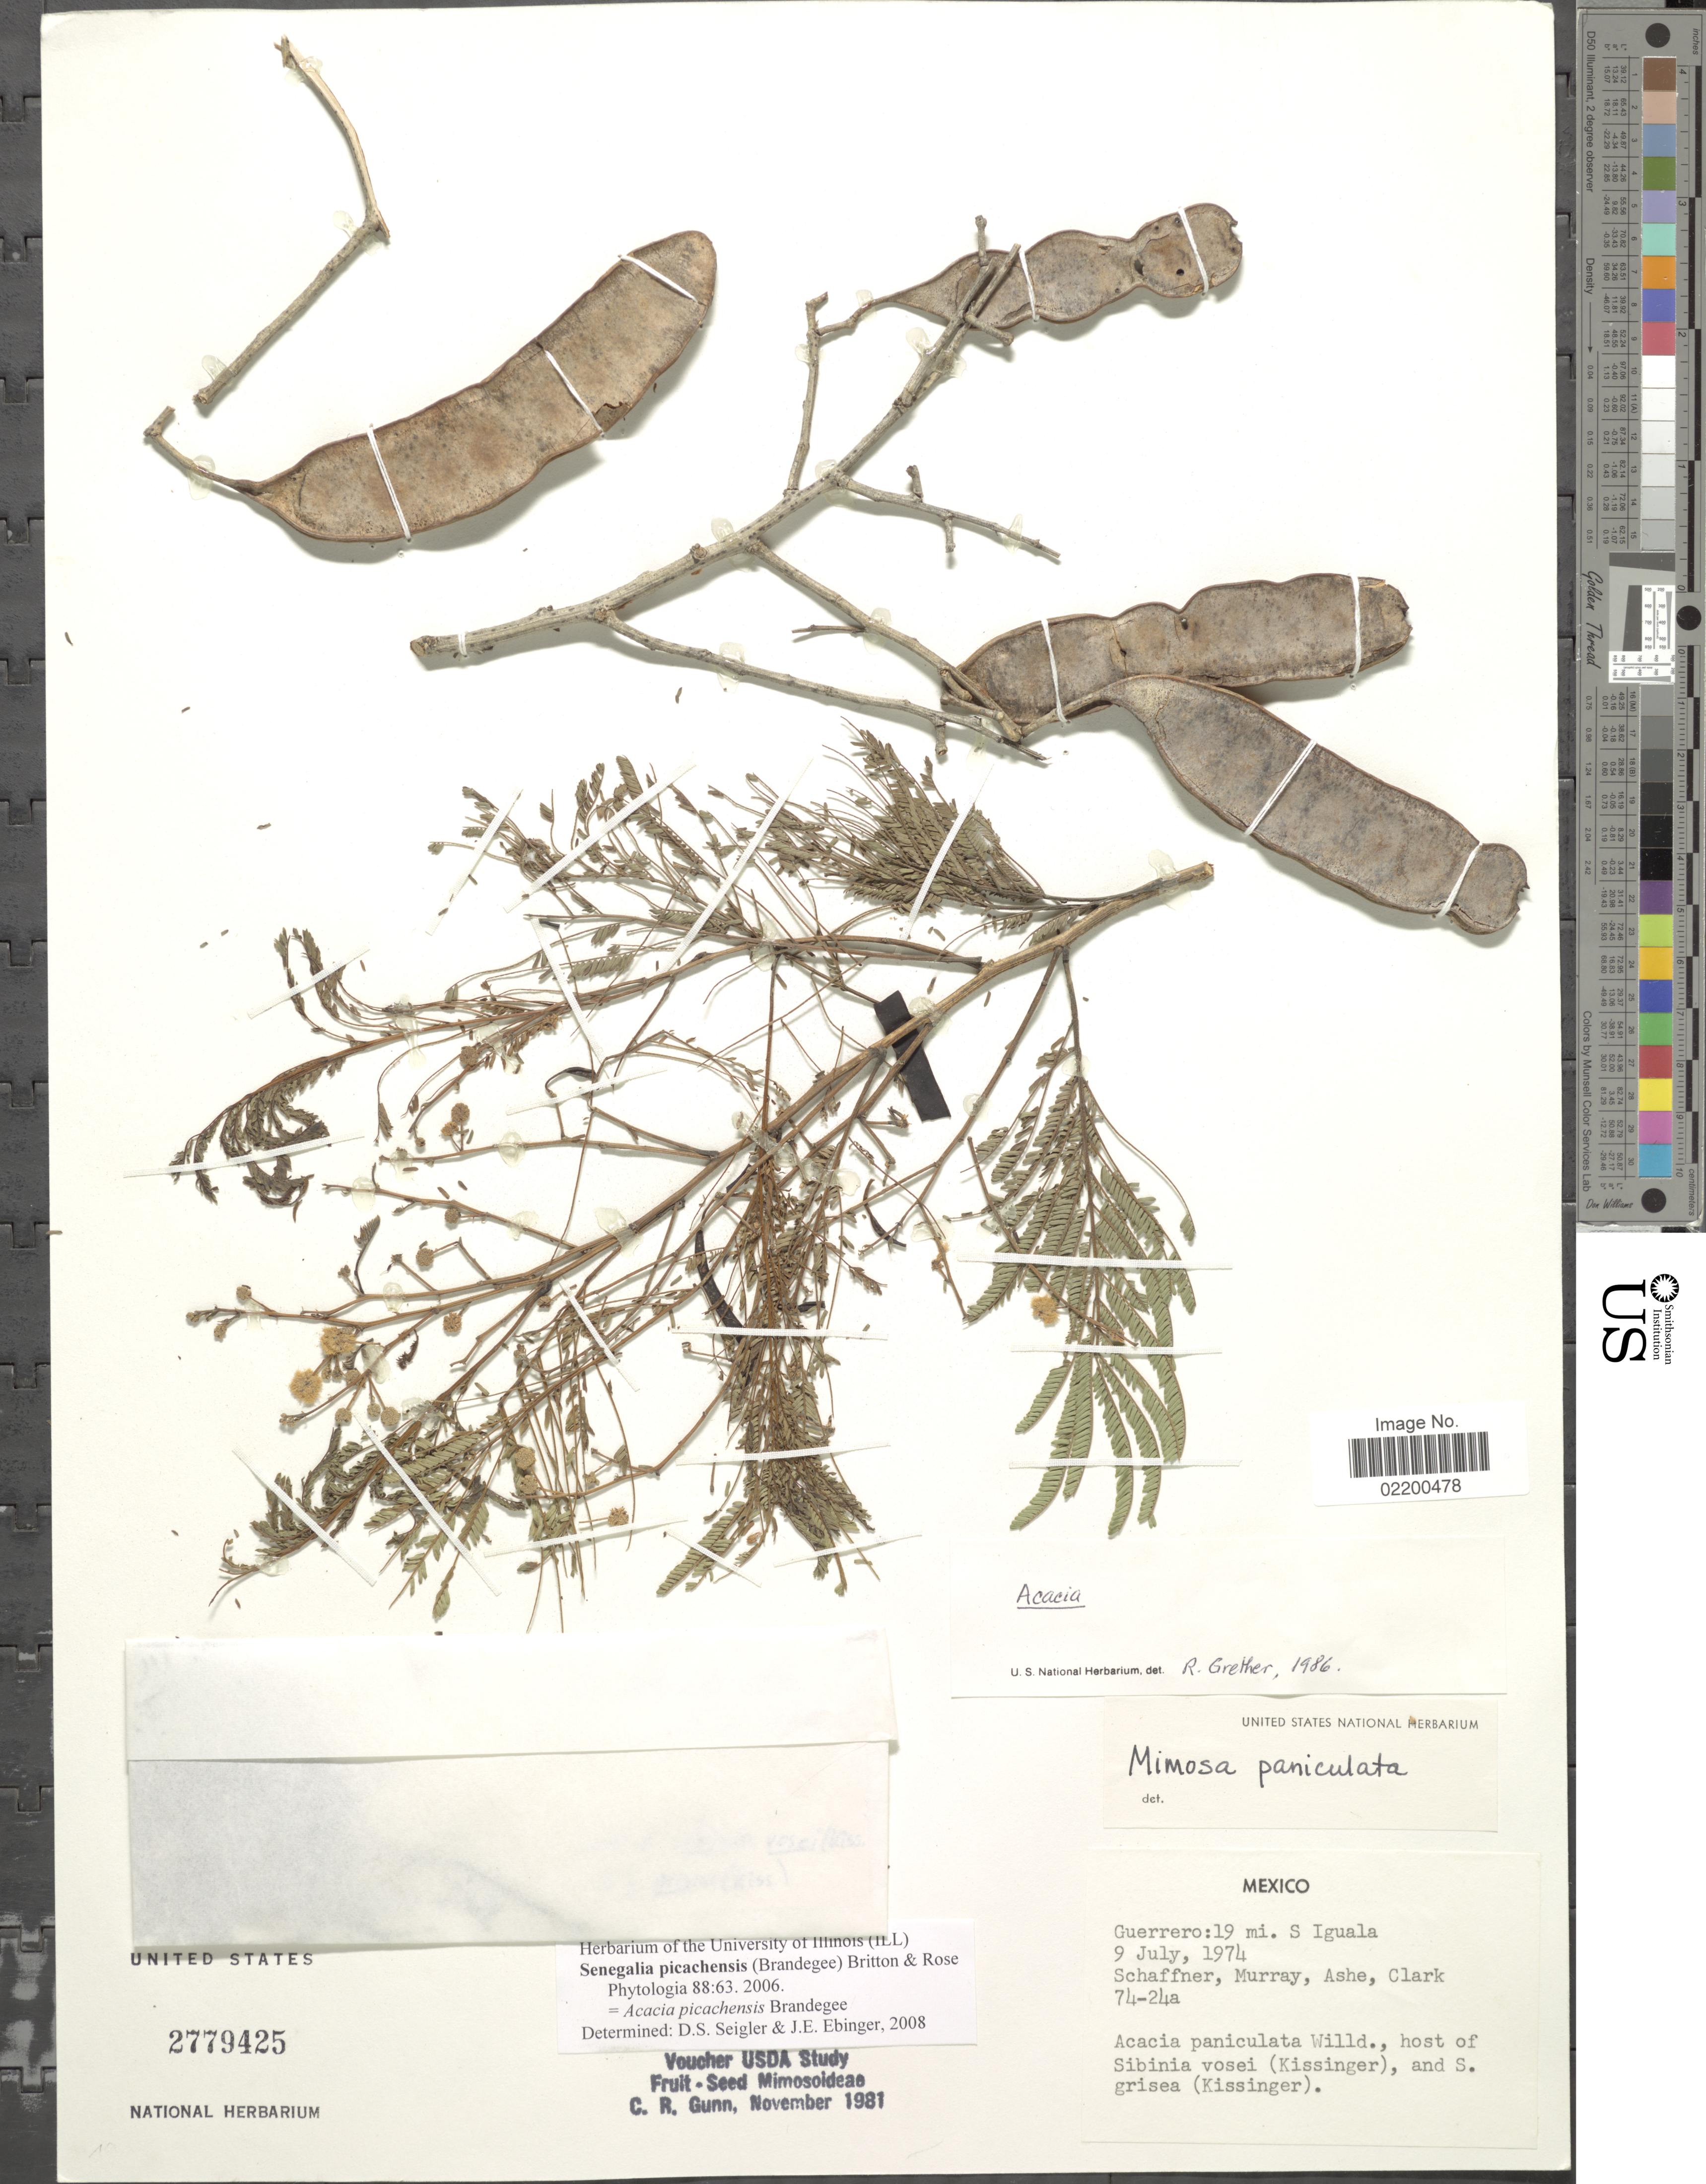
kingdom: Plantae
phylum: Tracheophyta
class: Magnoliopsida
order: Fabales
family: Fabaceae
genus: Senegalia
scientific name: Senegalia picachensis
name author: (Brandegee) Britton & Rose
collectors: -. Schaffner, Murray, --, -- Ashe & -- Clark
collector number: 74-24a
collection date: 1974-07-09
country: Mexico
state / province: Guerrero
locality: Guerrero: 19 mi. S Iguala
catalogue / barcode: US 2779425